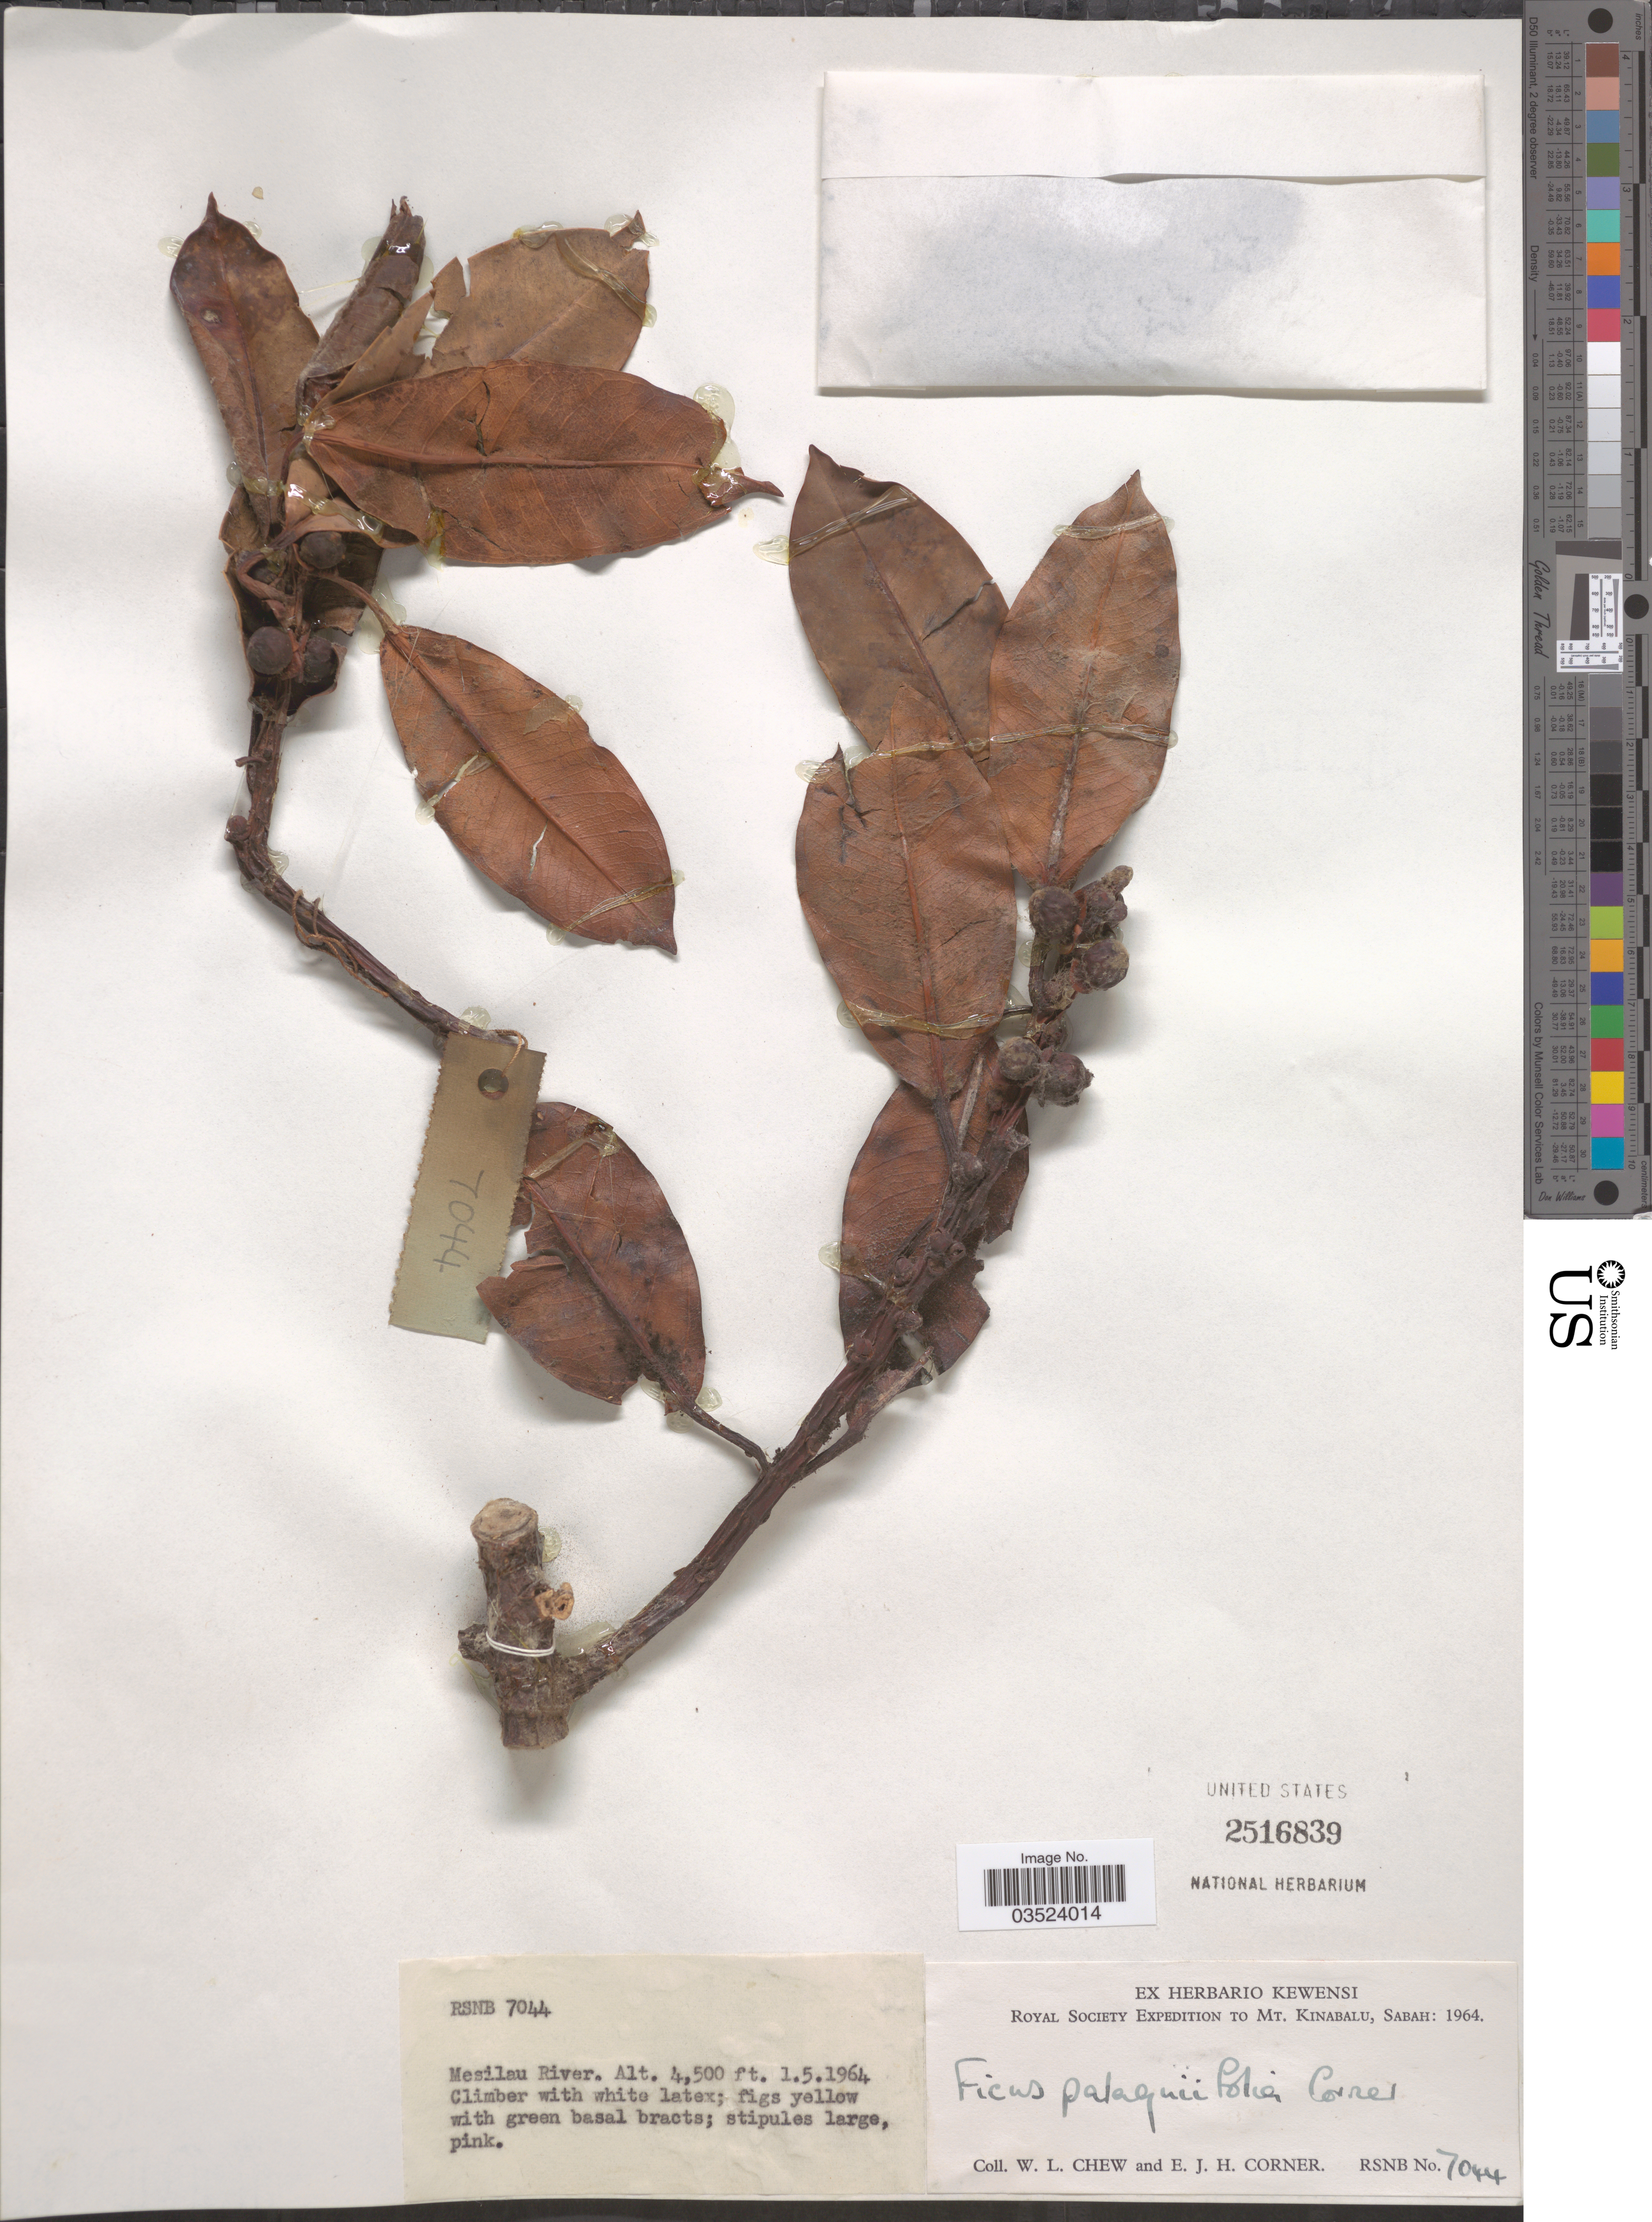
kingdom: Plantae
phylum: Tracheophyta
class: Magnoliopsida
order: Rosales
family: Moraceae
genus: Ficus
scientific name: Ficus palaquiifolia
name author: Corner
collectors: W. Chew & E. Corner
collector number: RSNB7044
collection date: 1964-05-01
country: Malaysia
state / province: Sabah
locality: Mesilau River. Mt. Kinabalu.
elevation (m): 1372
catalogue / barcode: US 2516839